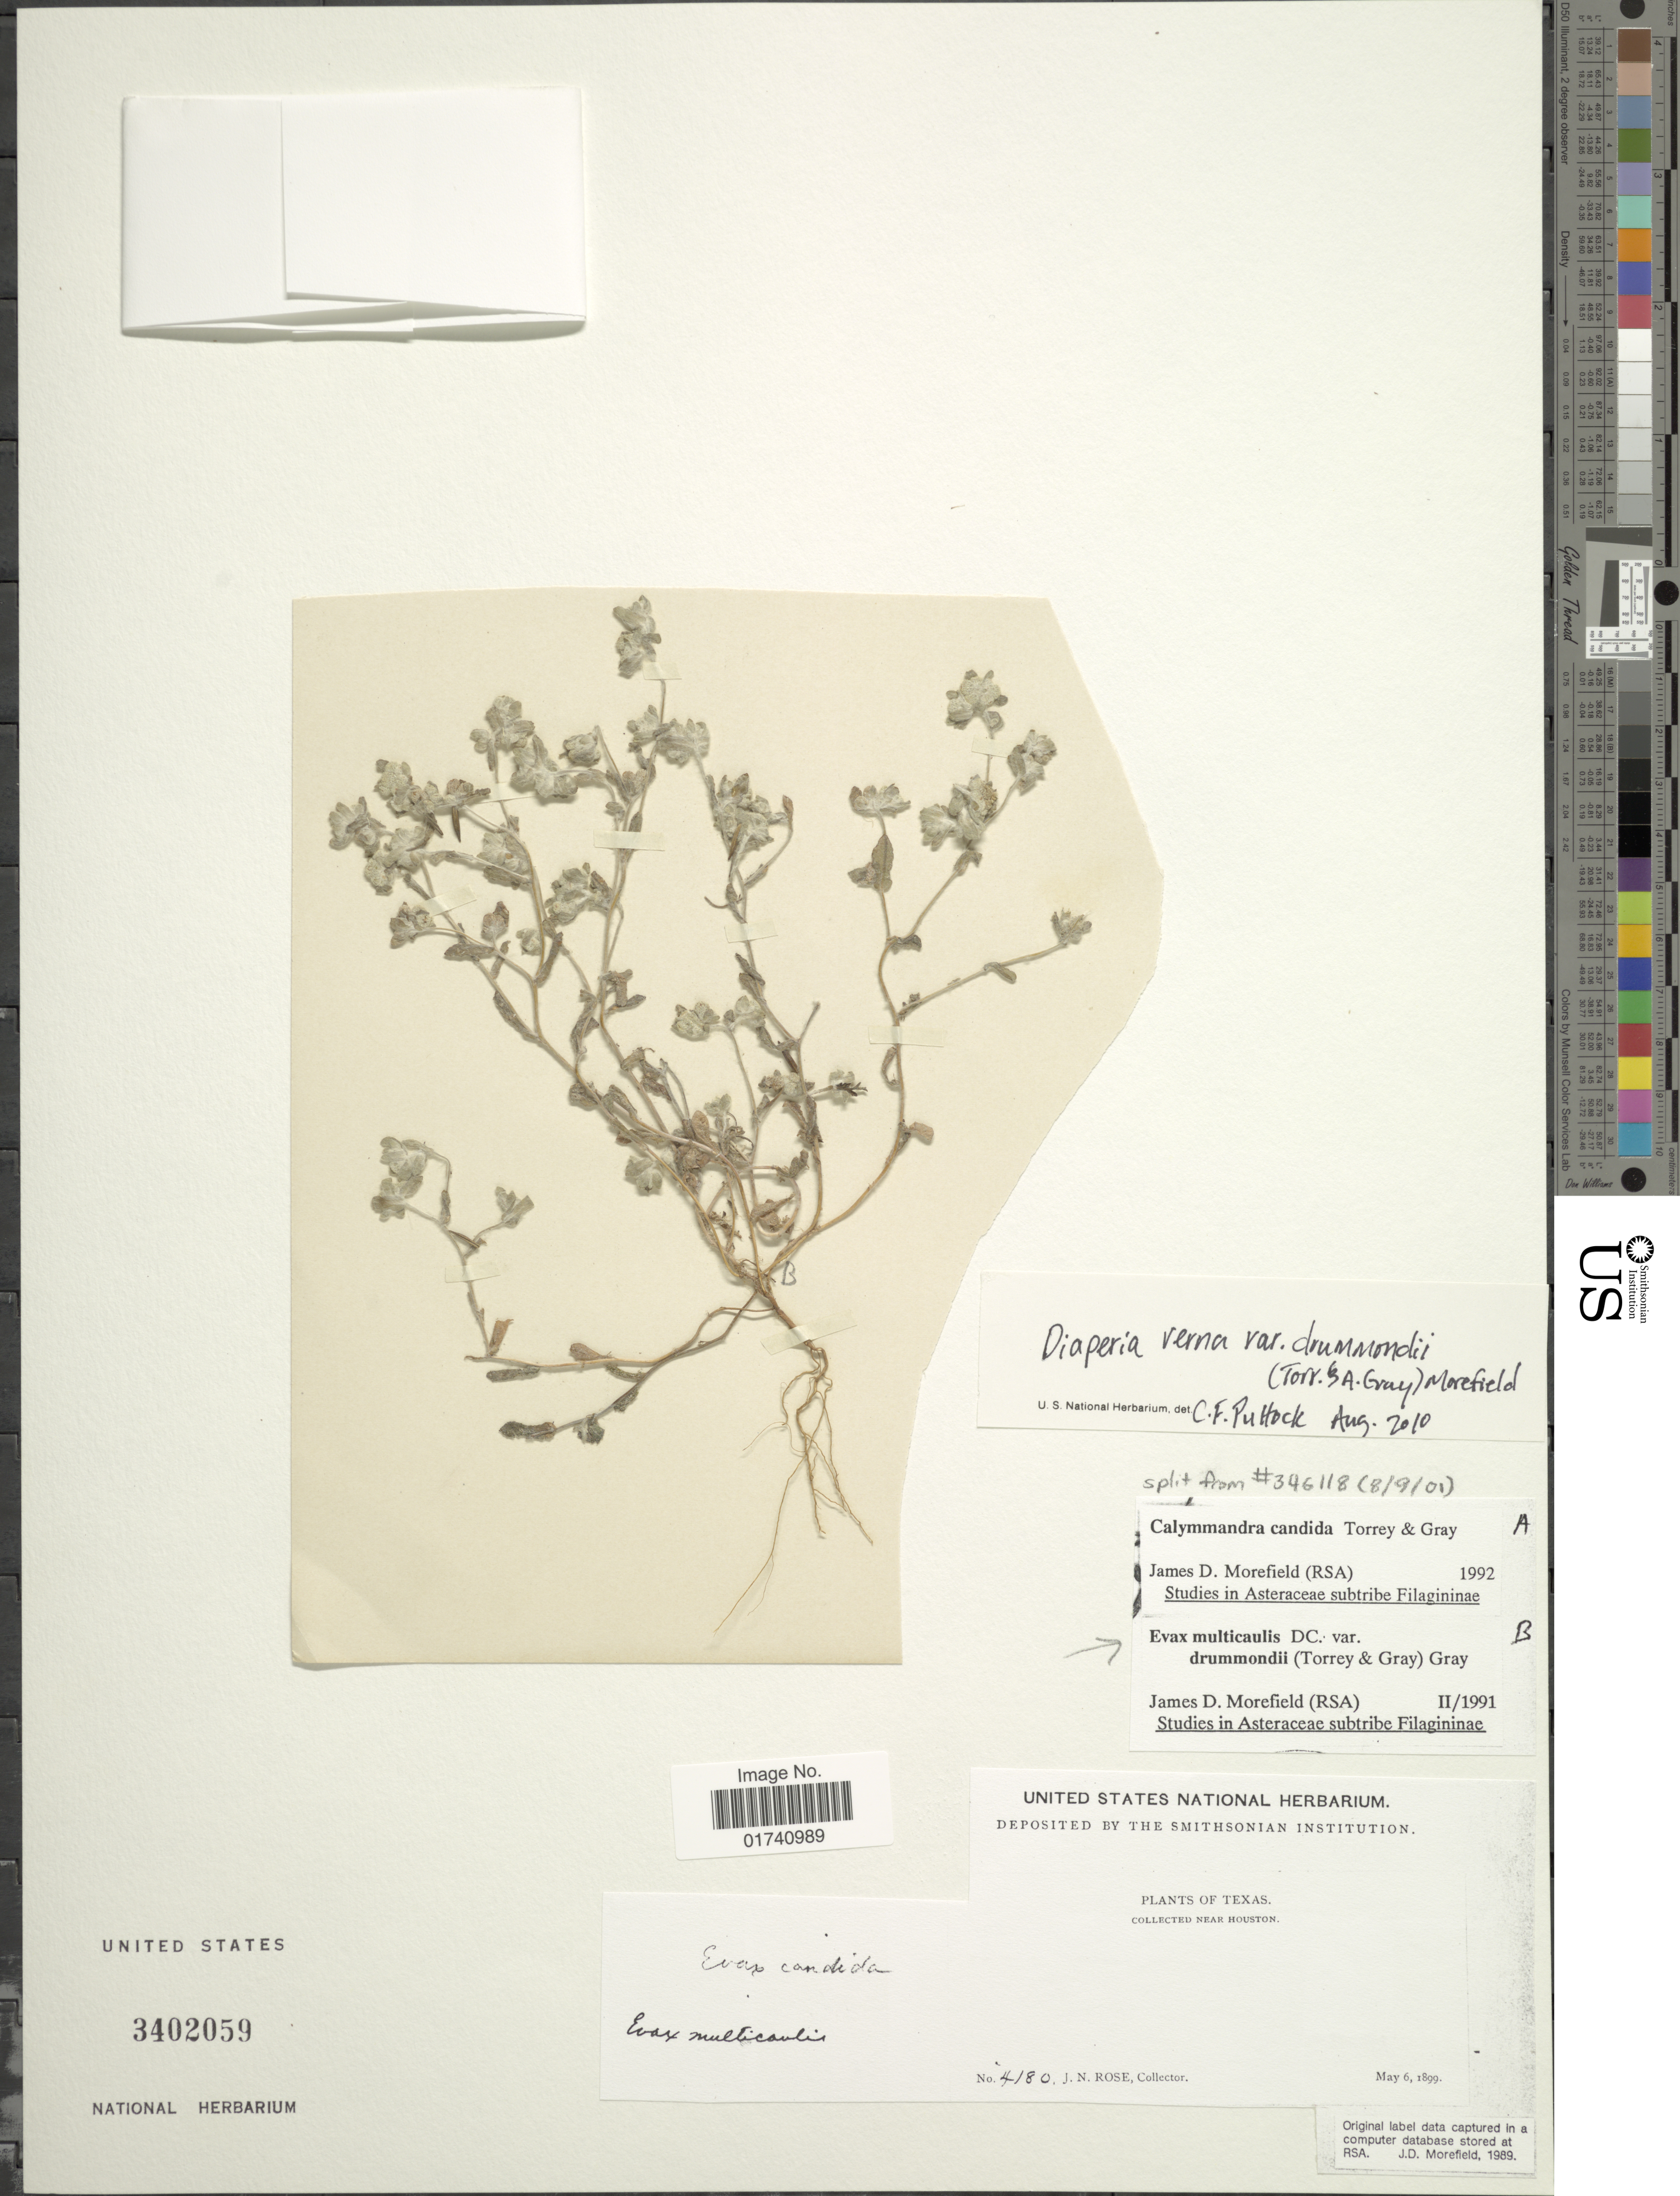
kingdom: Plantae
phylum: Tracheophyta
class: Magnoliopsida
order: Asterales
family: Asteraceae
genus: Diaperia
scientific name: Diaperia verna var. drummondii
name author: (Torr. & A. Gray) Morefield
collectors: J. N. Rose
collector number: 4180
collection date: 1899-05-06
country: United States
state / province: Texas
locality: Near Houston.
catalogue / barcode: US 3402059